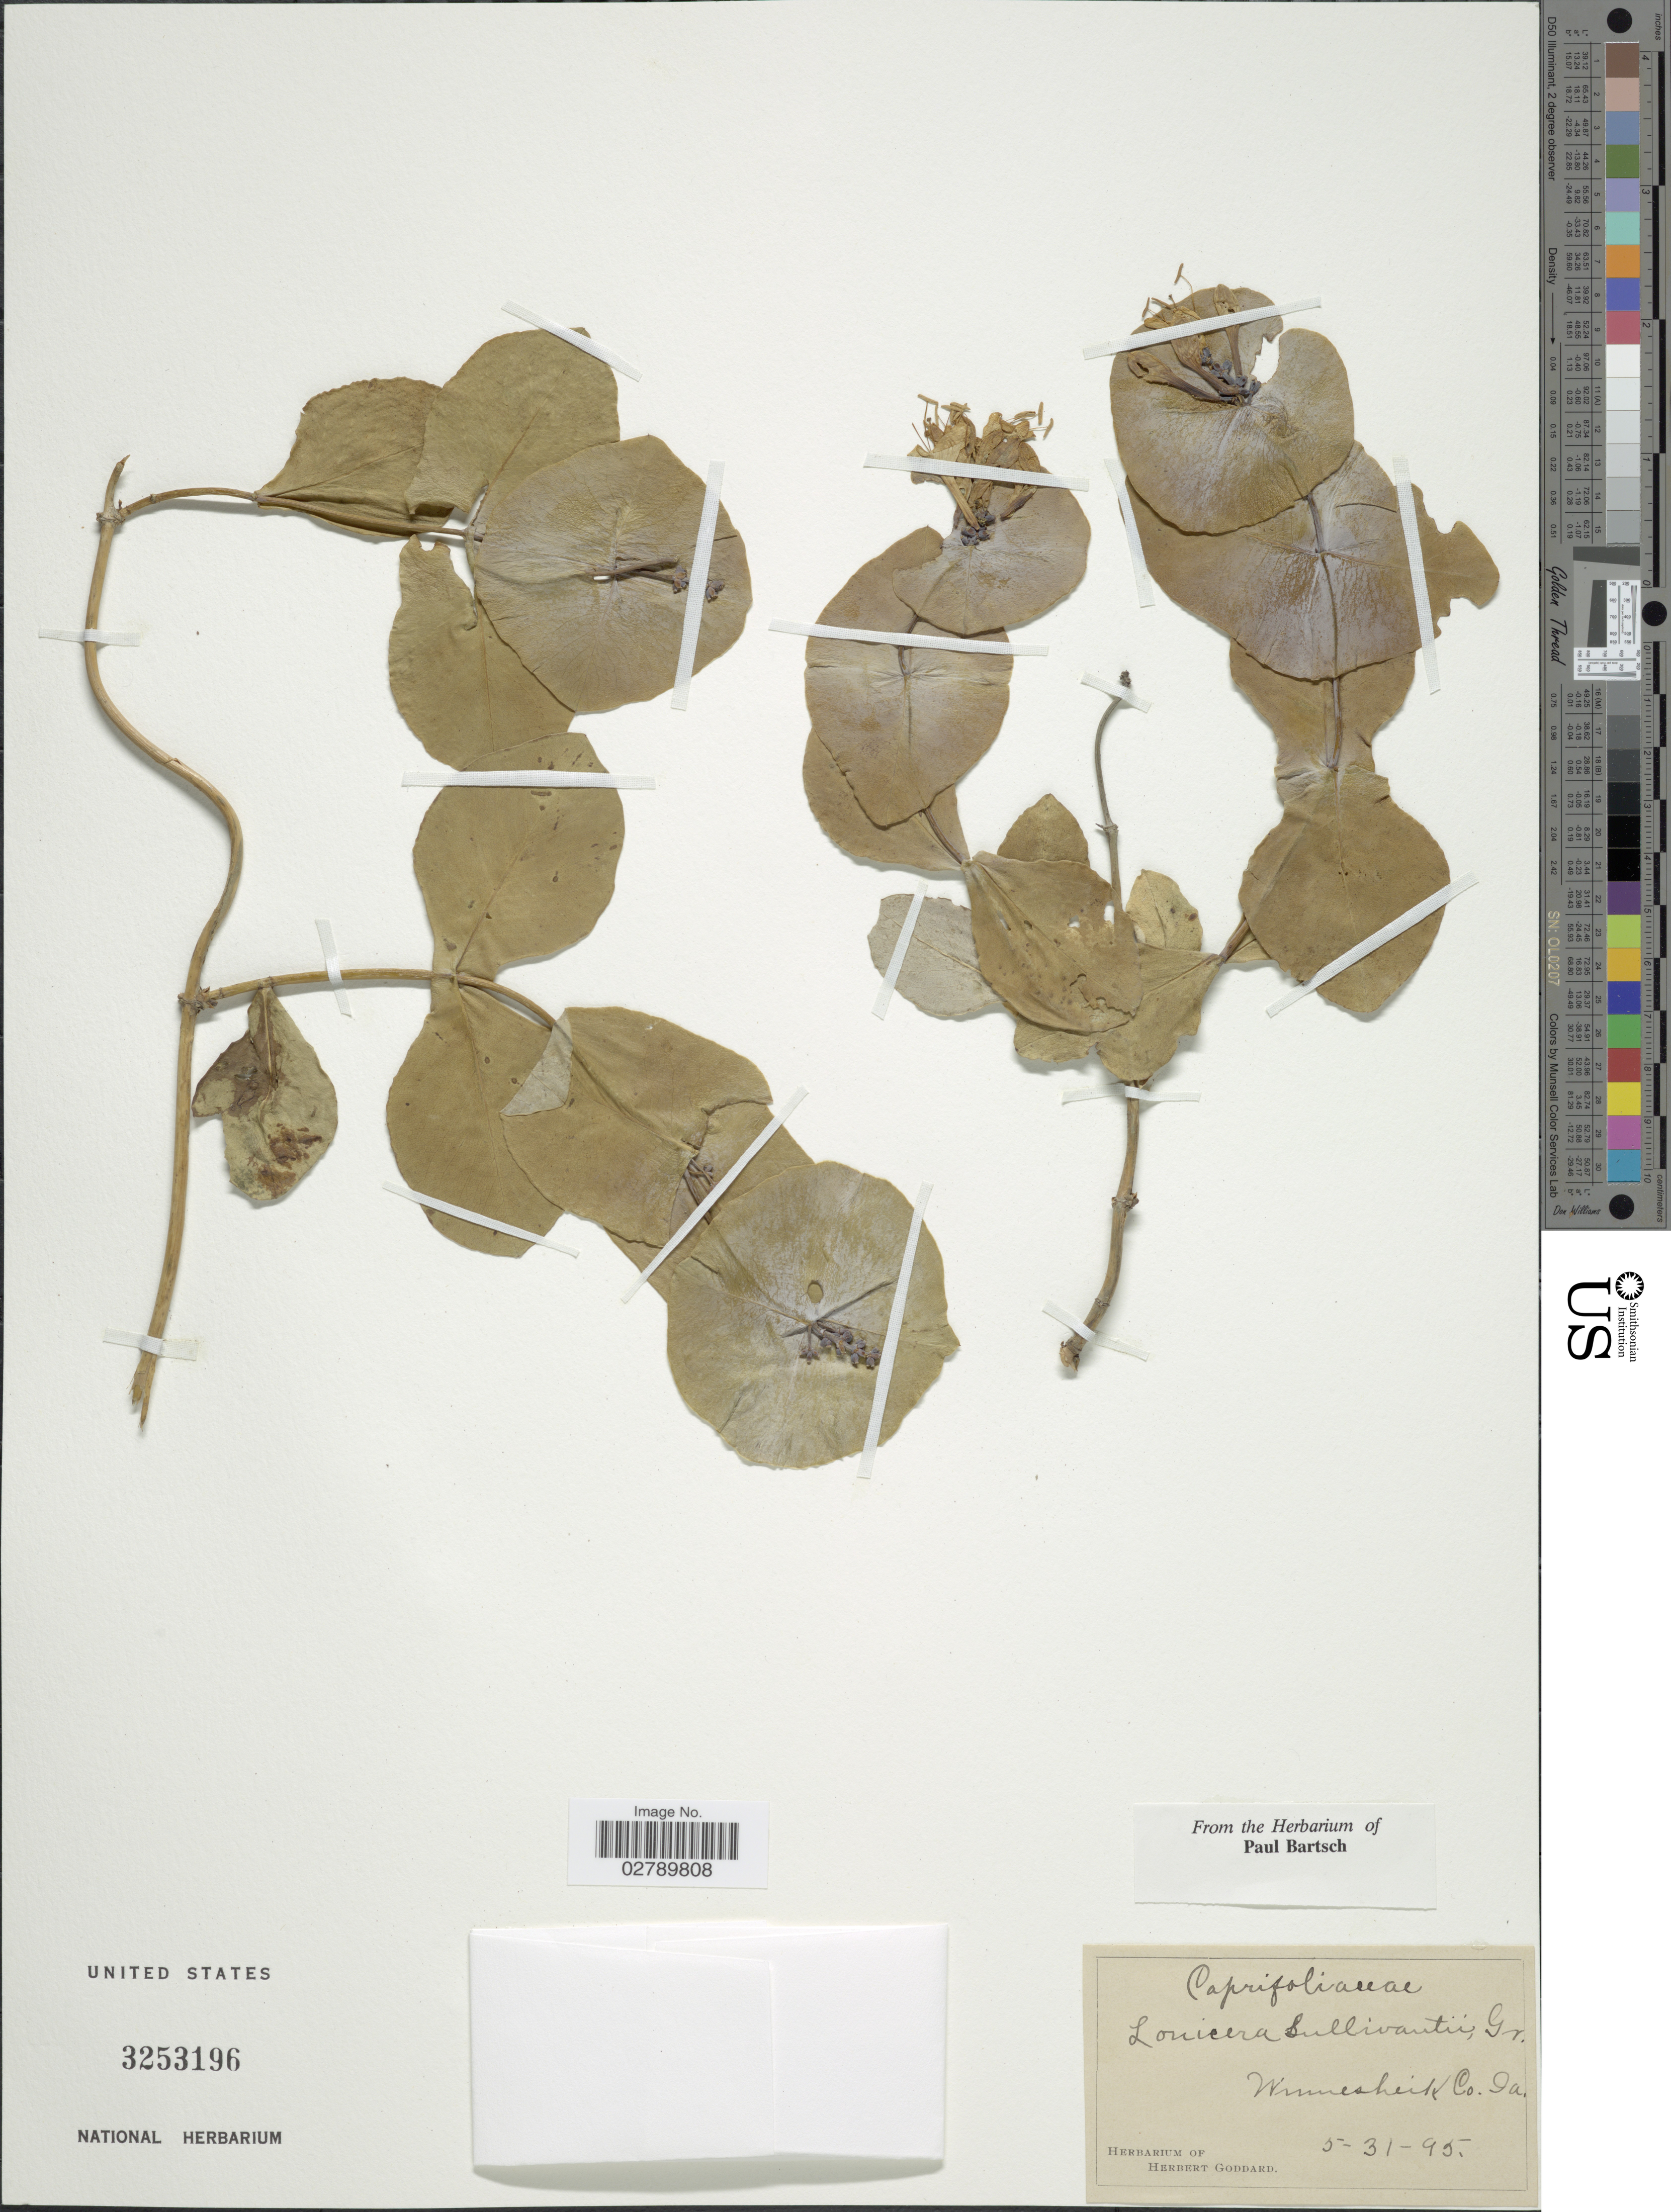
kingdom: Plantae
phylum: Tracheophyta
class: Magnoliopsida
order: Dipsacales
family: Caprifoliaceae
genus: Lonicera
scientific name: Lonicera prolifera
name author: (O. Kirchner) Booth ex Rehder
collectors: ex herb. Herbert Goddard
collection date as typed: Transcribed d/m/y: 31/5/95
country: United States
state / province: Iowa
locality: Winnesheik Co.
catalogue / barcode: US 3253196